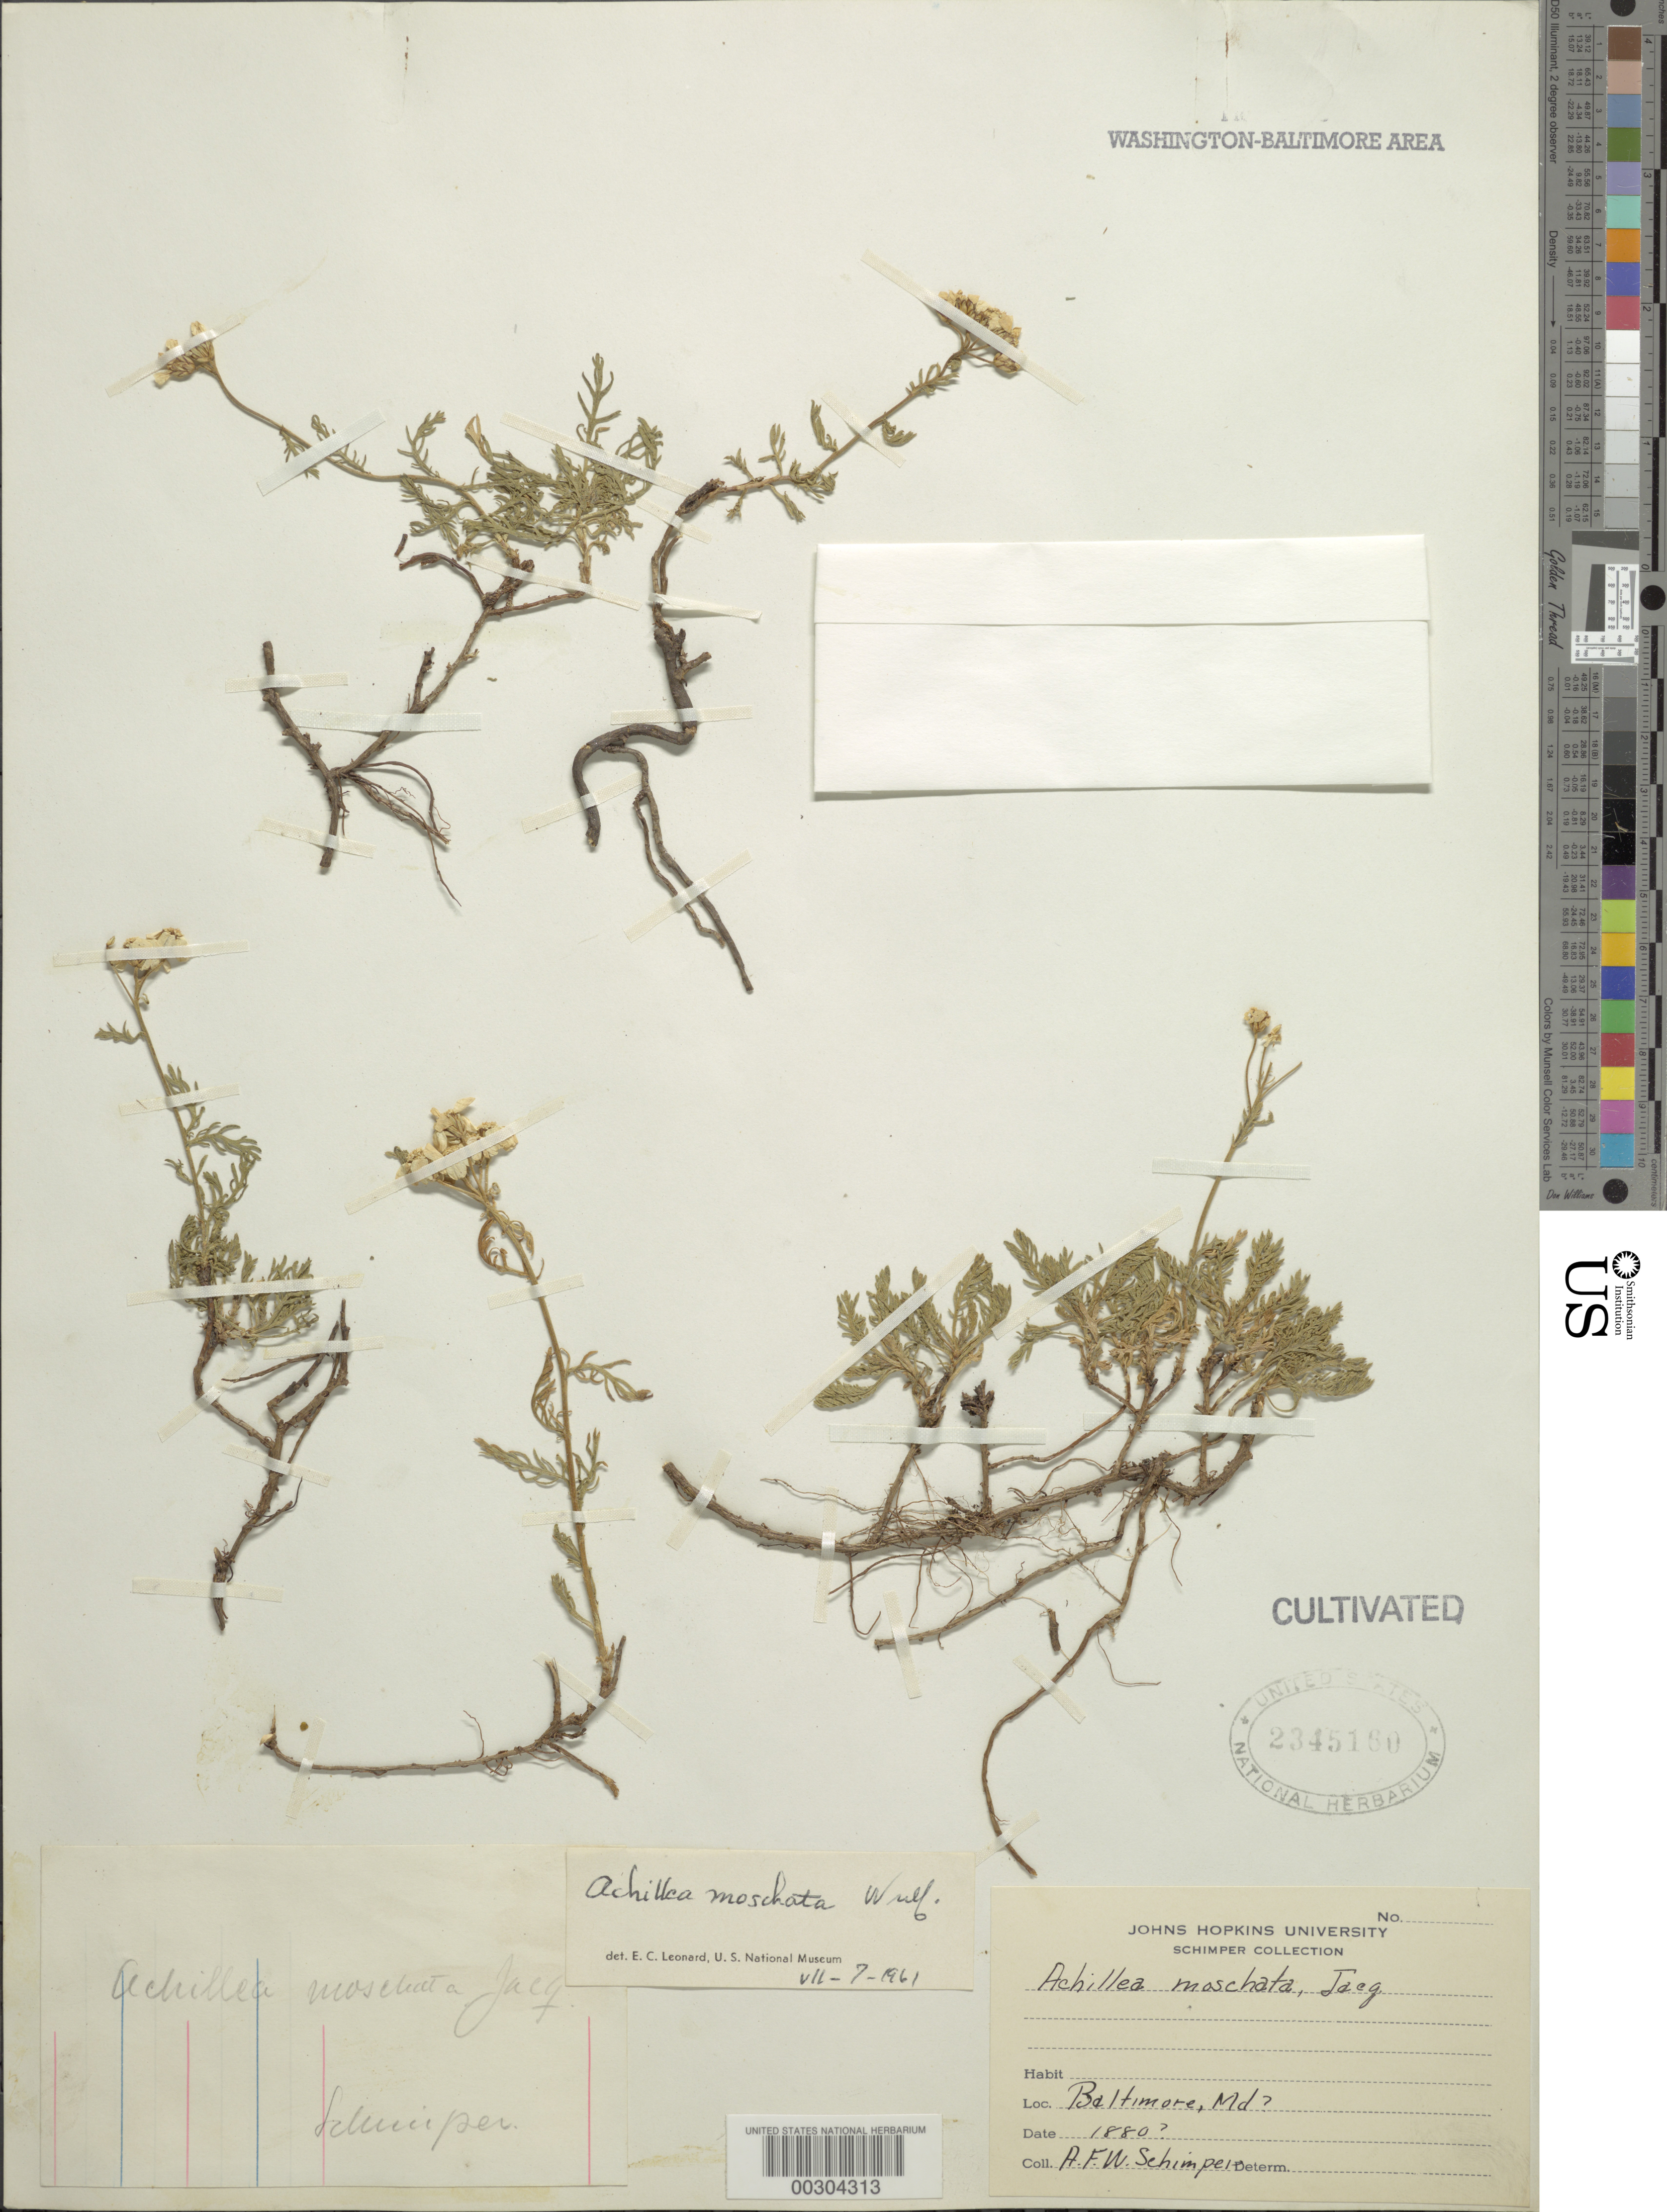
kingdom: Plantae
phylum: Tracheophyta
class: Magnoliopsida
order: Asterales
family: Asteraceae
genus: Achillea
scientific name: Achillea moschata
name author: Wulfen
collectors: A. Schimper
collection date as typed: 1880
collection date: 1880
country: United States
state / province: Maryland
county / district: City of Baltimore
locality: Baltimore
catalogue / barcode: US 2345160